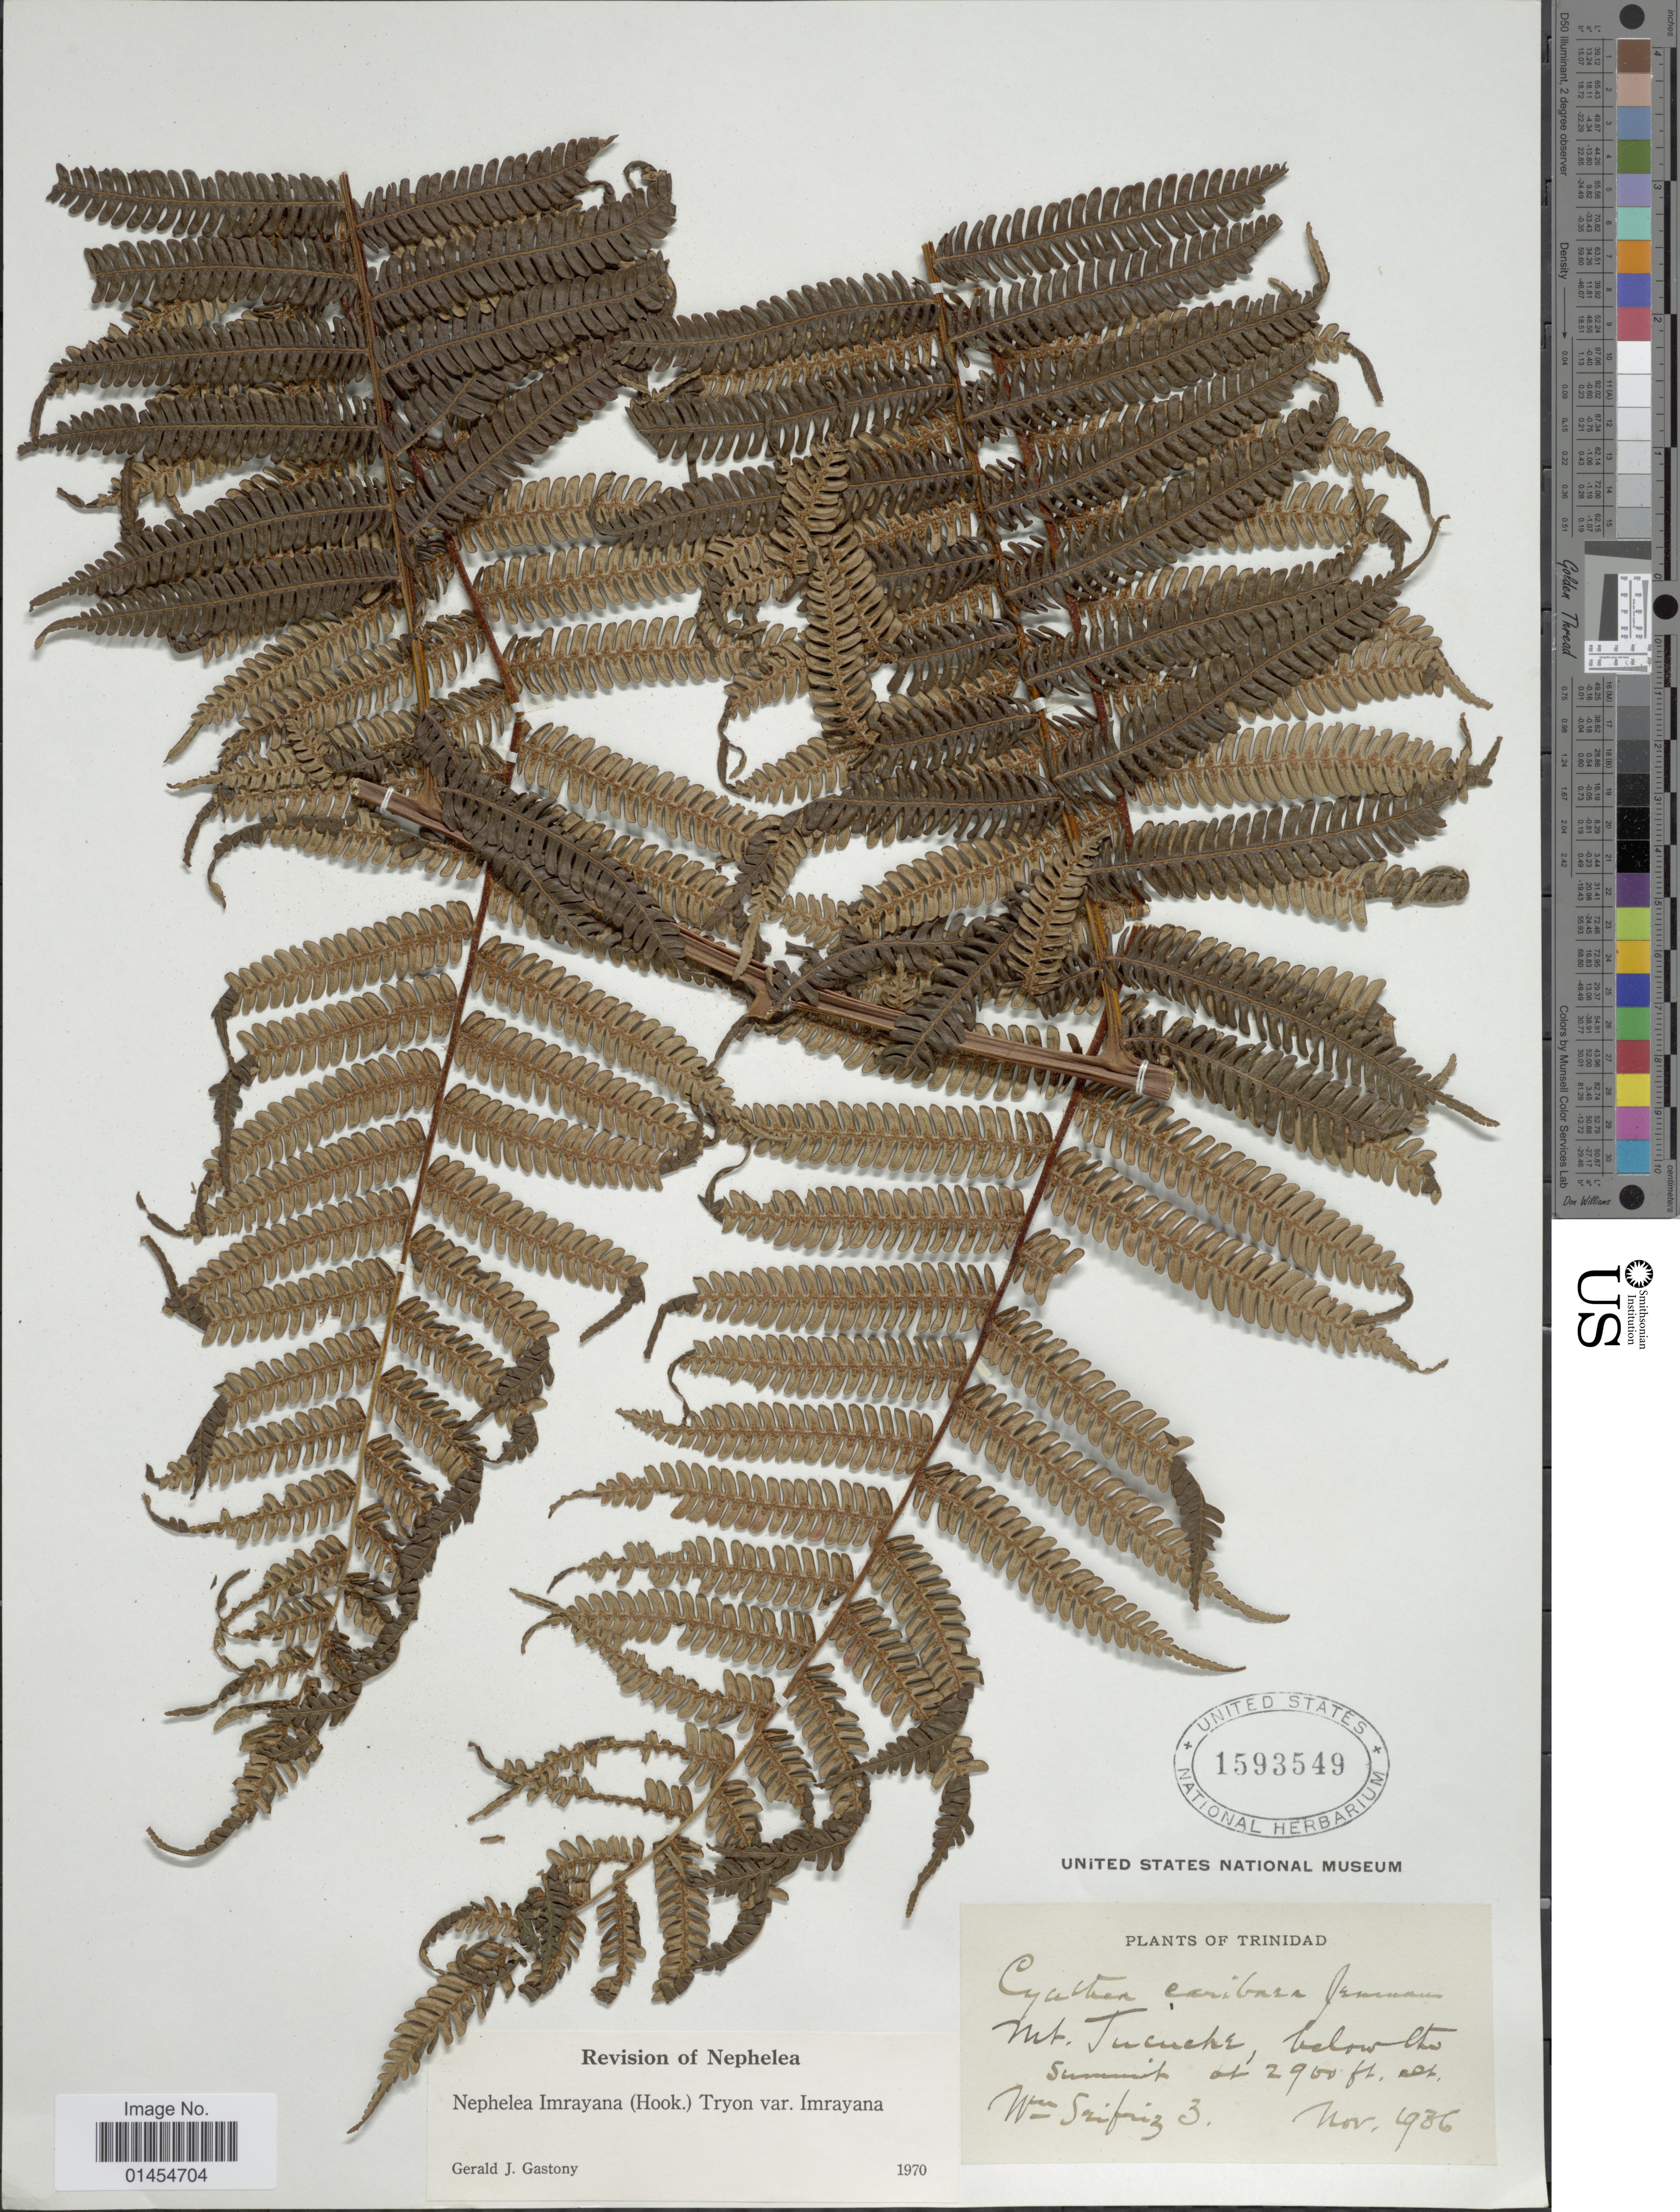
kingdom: Plantae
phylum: Tracheophyta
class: Polypodiopsida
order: Cyatheales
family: Cyatheaceae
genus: Alsophila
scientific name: Alsophila imrayana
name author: (Hook.) D.S. Conant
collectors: W. Seifriz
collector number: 3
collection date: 1936-11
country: Trinidad and Tobago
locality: Trinidad. Mt. Tucuche, below the summit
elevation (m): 884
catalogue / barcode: US 1593549